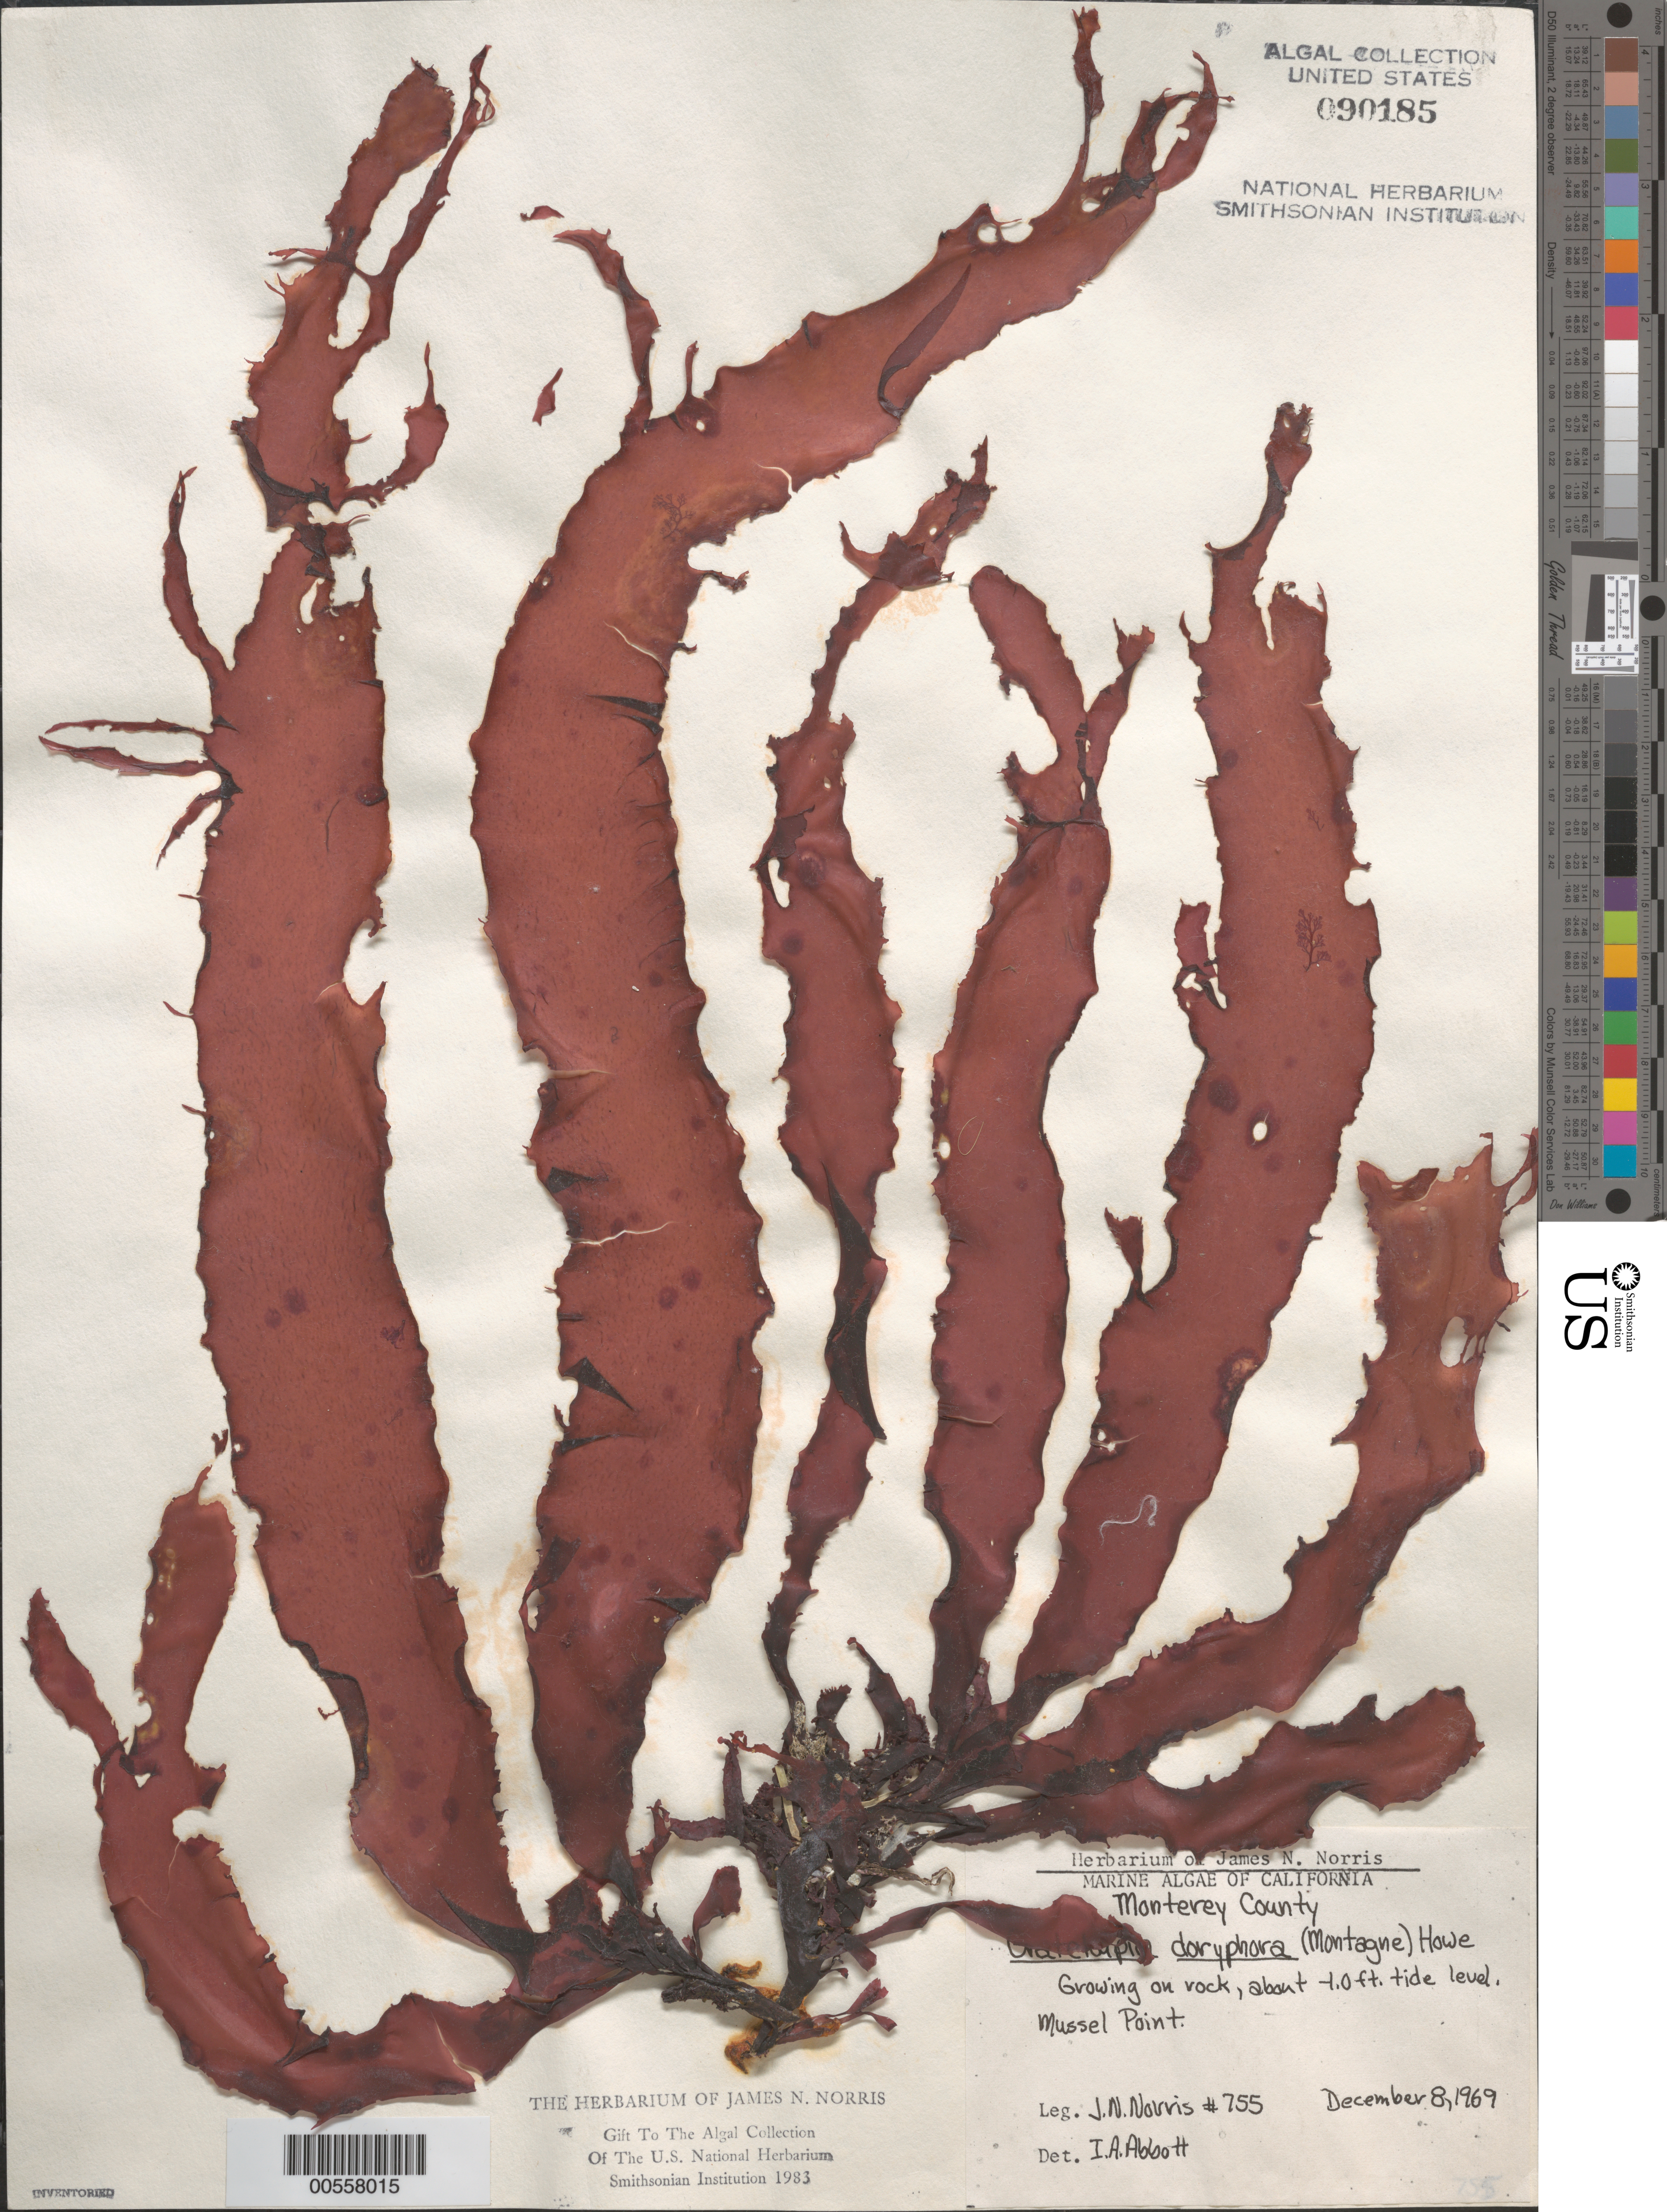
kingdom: Plantae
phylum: Rhodophyta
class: Florideophyceae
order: Halymeniales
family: Halymeniaceae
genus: Grateloupia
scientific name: Grateloupia doryphora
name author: (Mont.) Howe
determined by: Abbott, Isabella A.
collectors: J. N. Norris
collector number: JN-755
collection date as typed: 08 Dec 1969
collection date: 1969-12-08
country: United States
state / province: California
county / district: Monterey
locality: Mussel Point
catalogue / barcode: US 90185